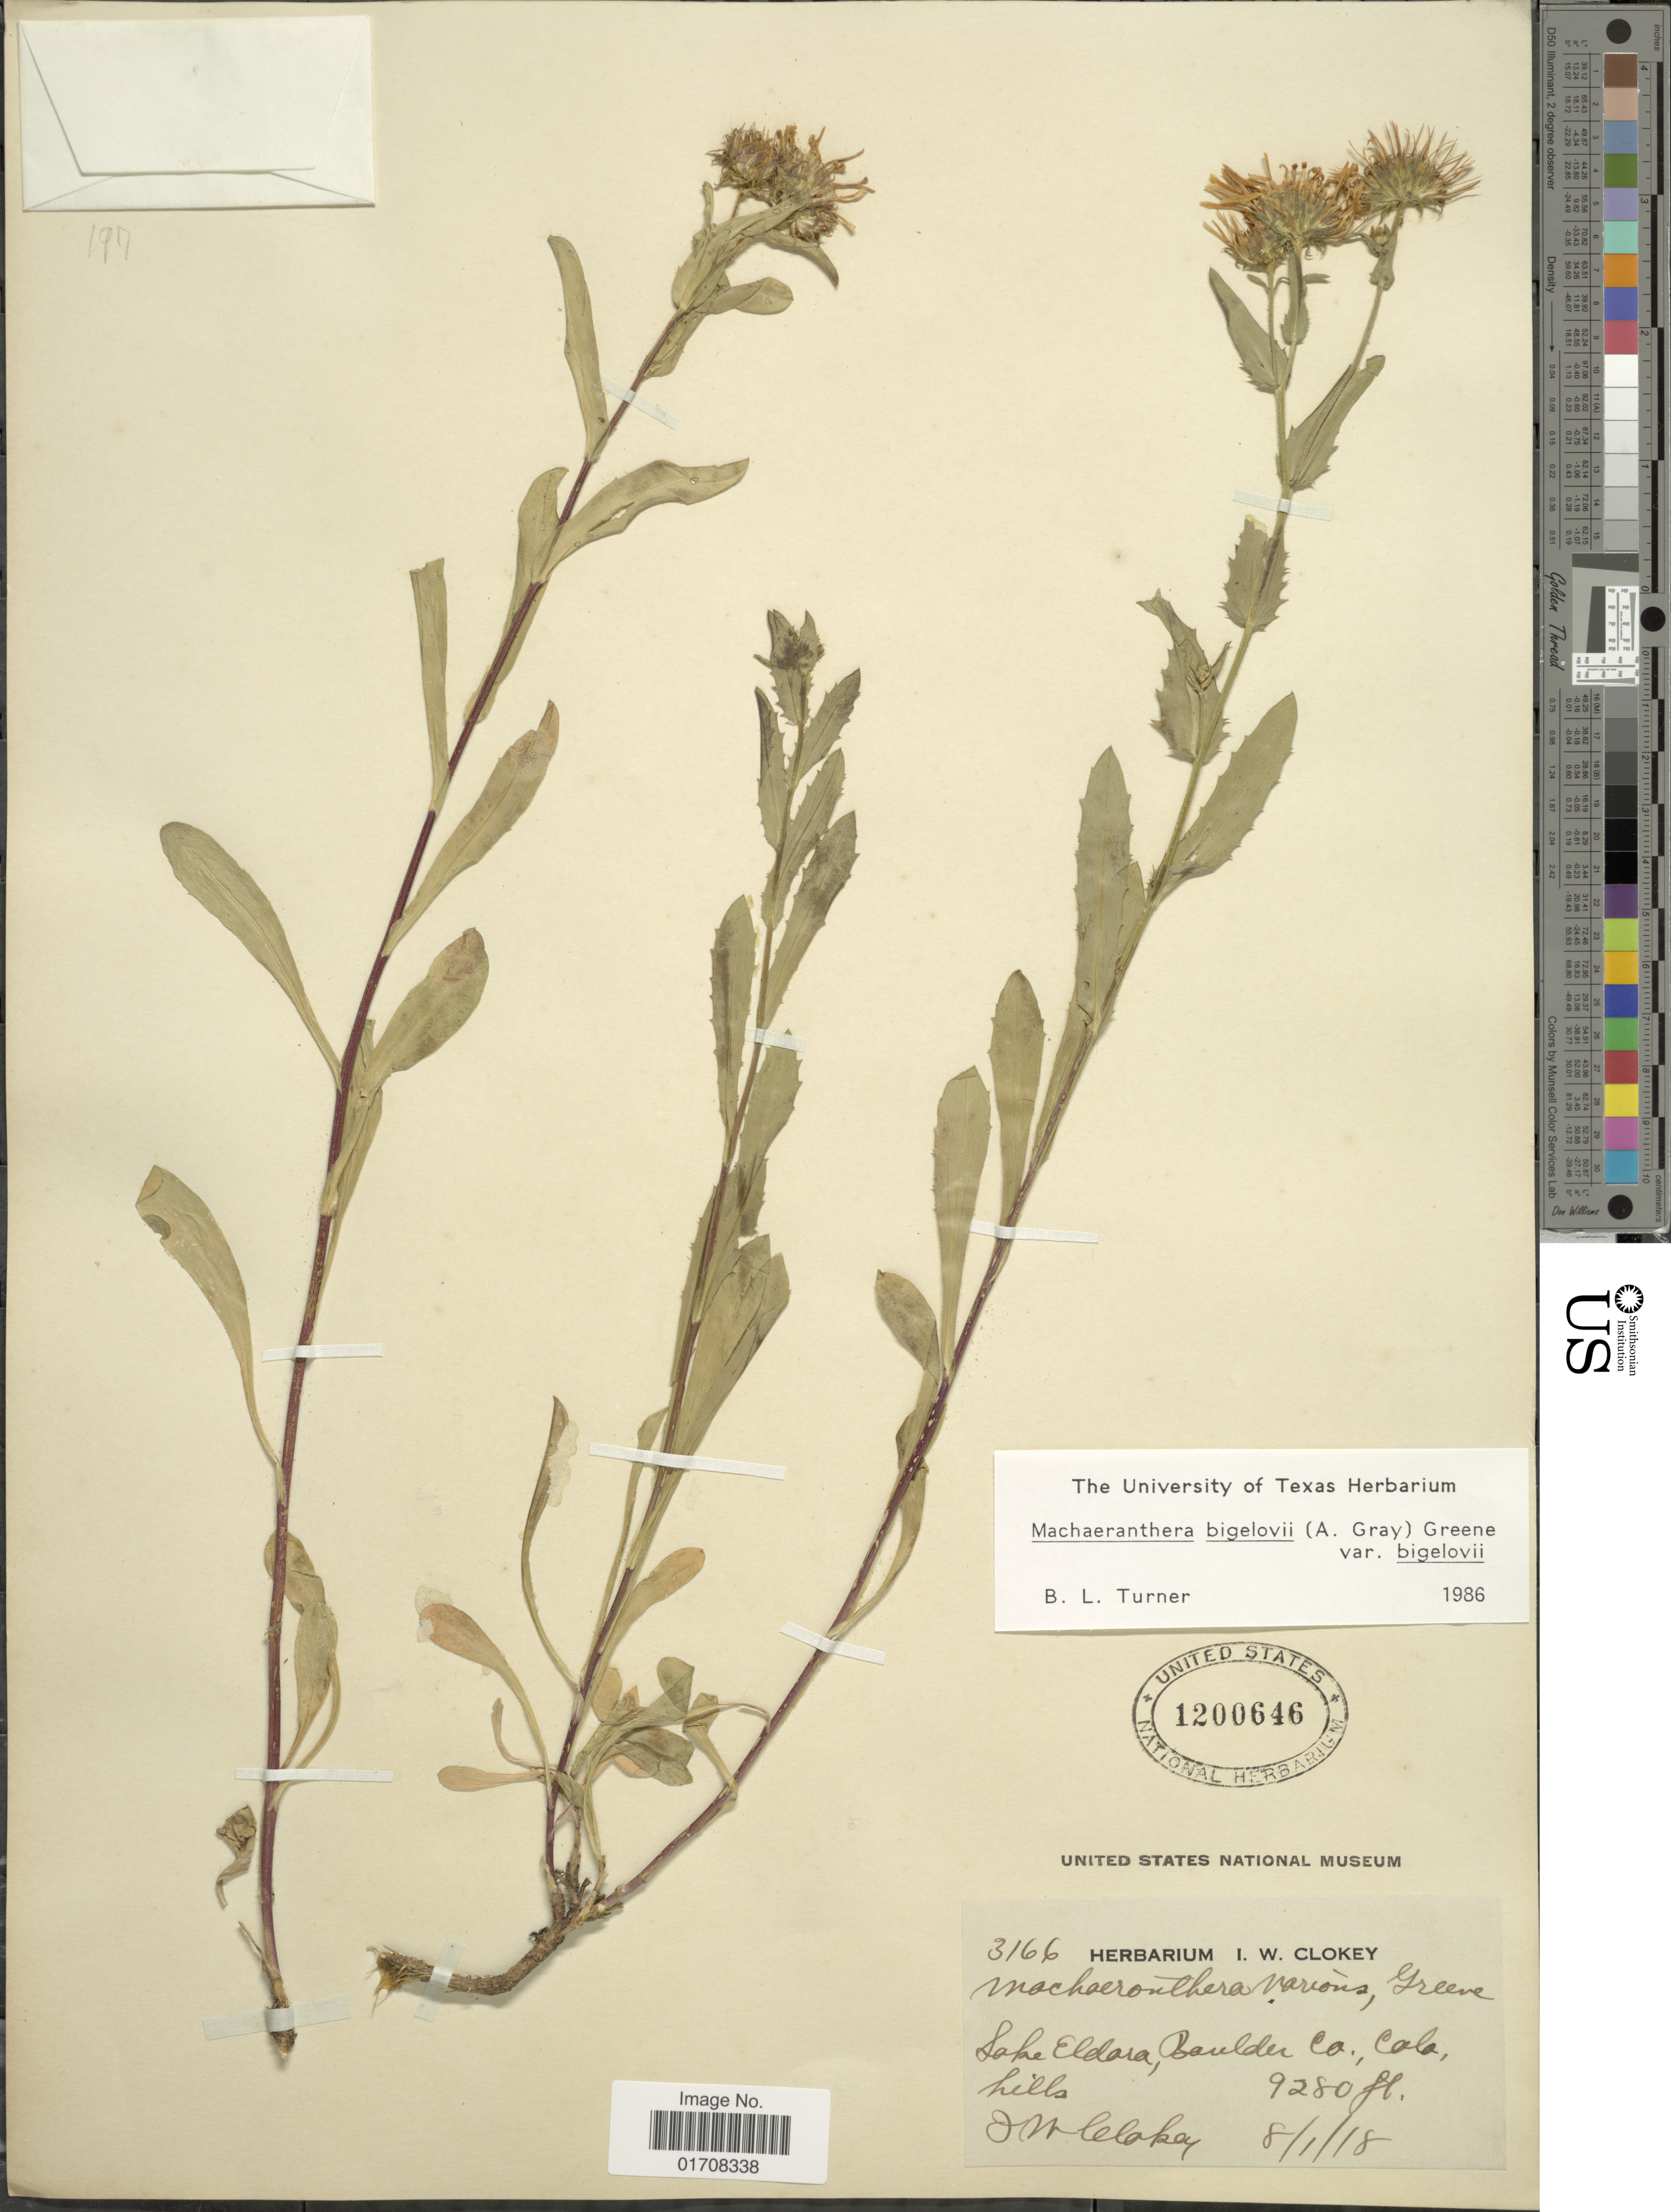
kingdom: Plantae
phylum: Tracheophyta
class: Magnoliopsida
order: Asterales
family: Asteraceae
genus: Machaeranthera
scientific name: Machaeranthera bigelovii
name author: (A. Gray) Greene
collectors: I. W. Clokey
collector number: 3166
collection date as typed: Transcribed d/m/y: 1/8/18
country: United States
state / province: Colorado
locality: Lake Eldora, Baulder Co.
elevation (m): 2829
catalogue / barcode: US 1200646